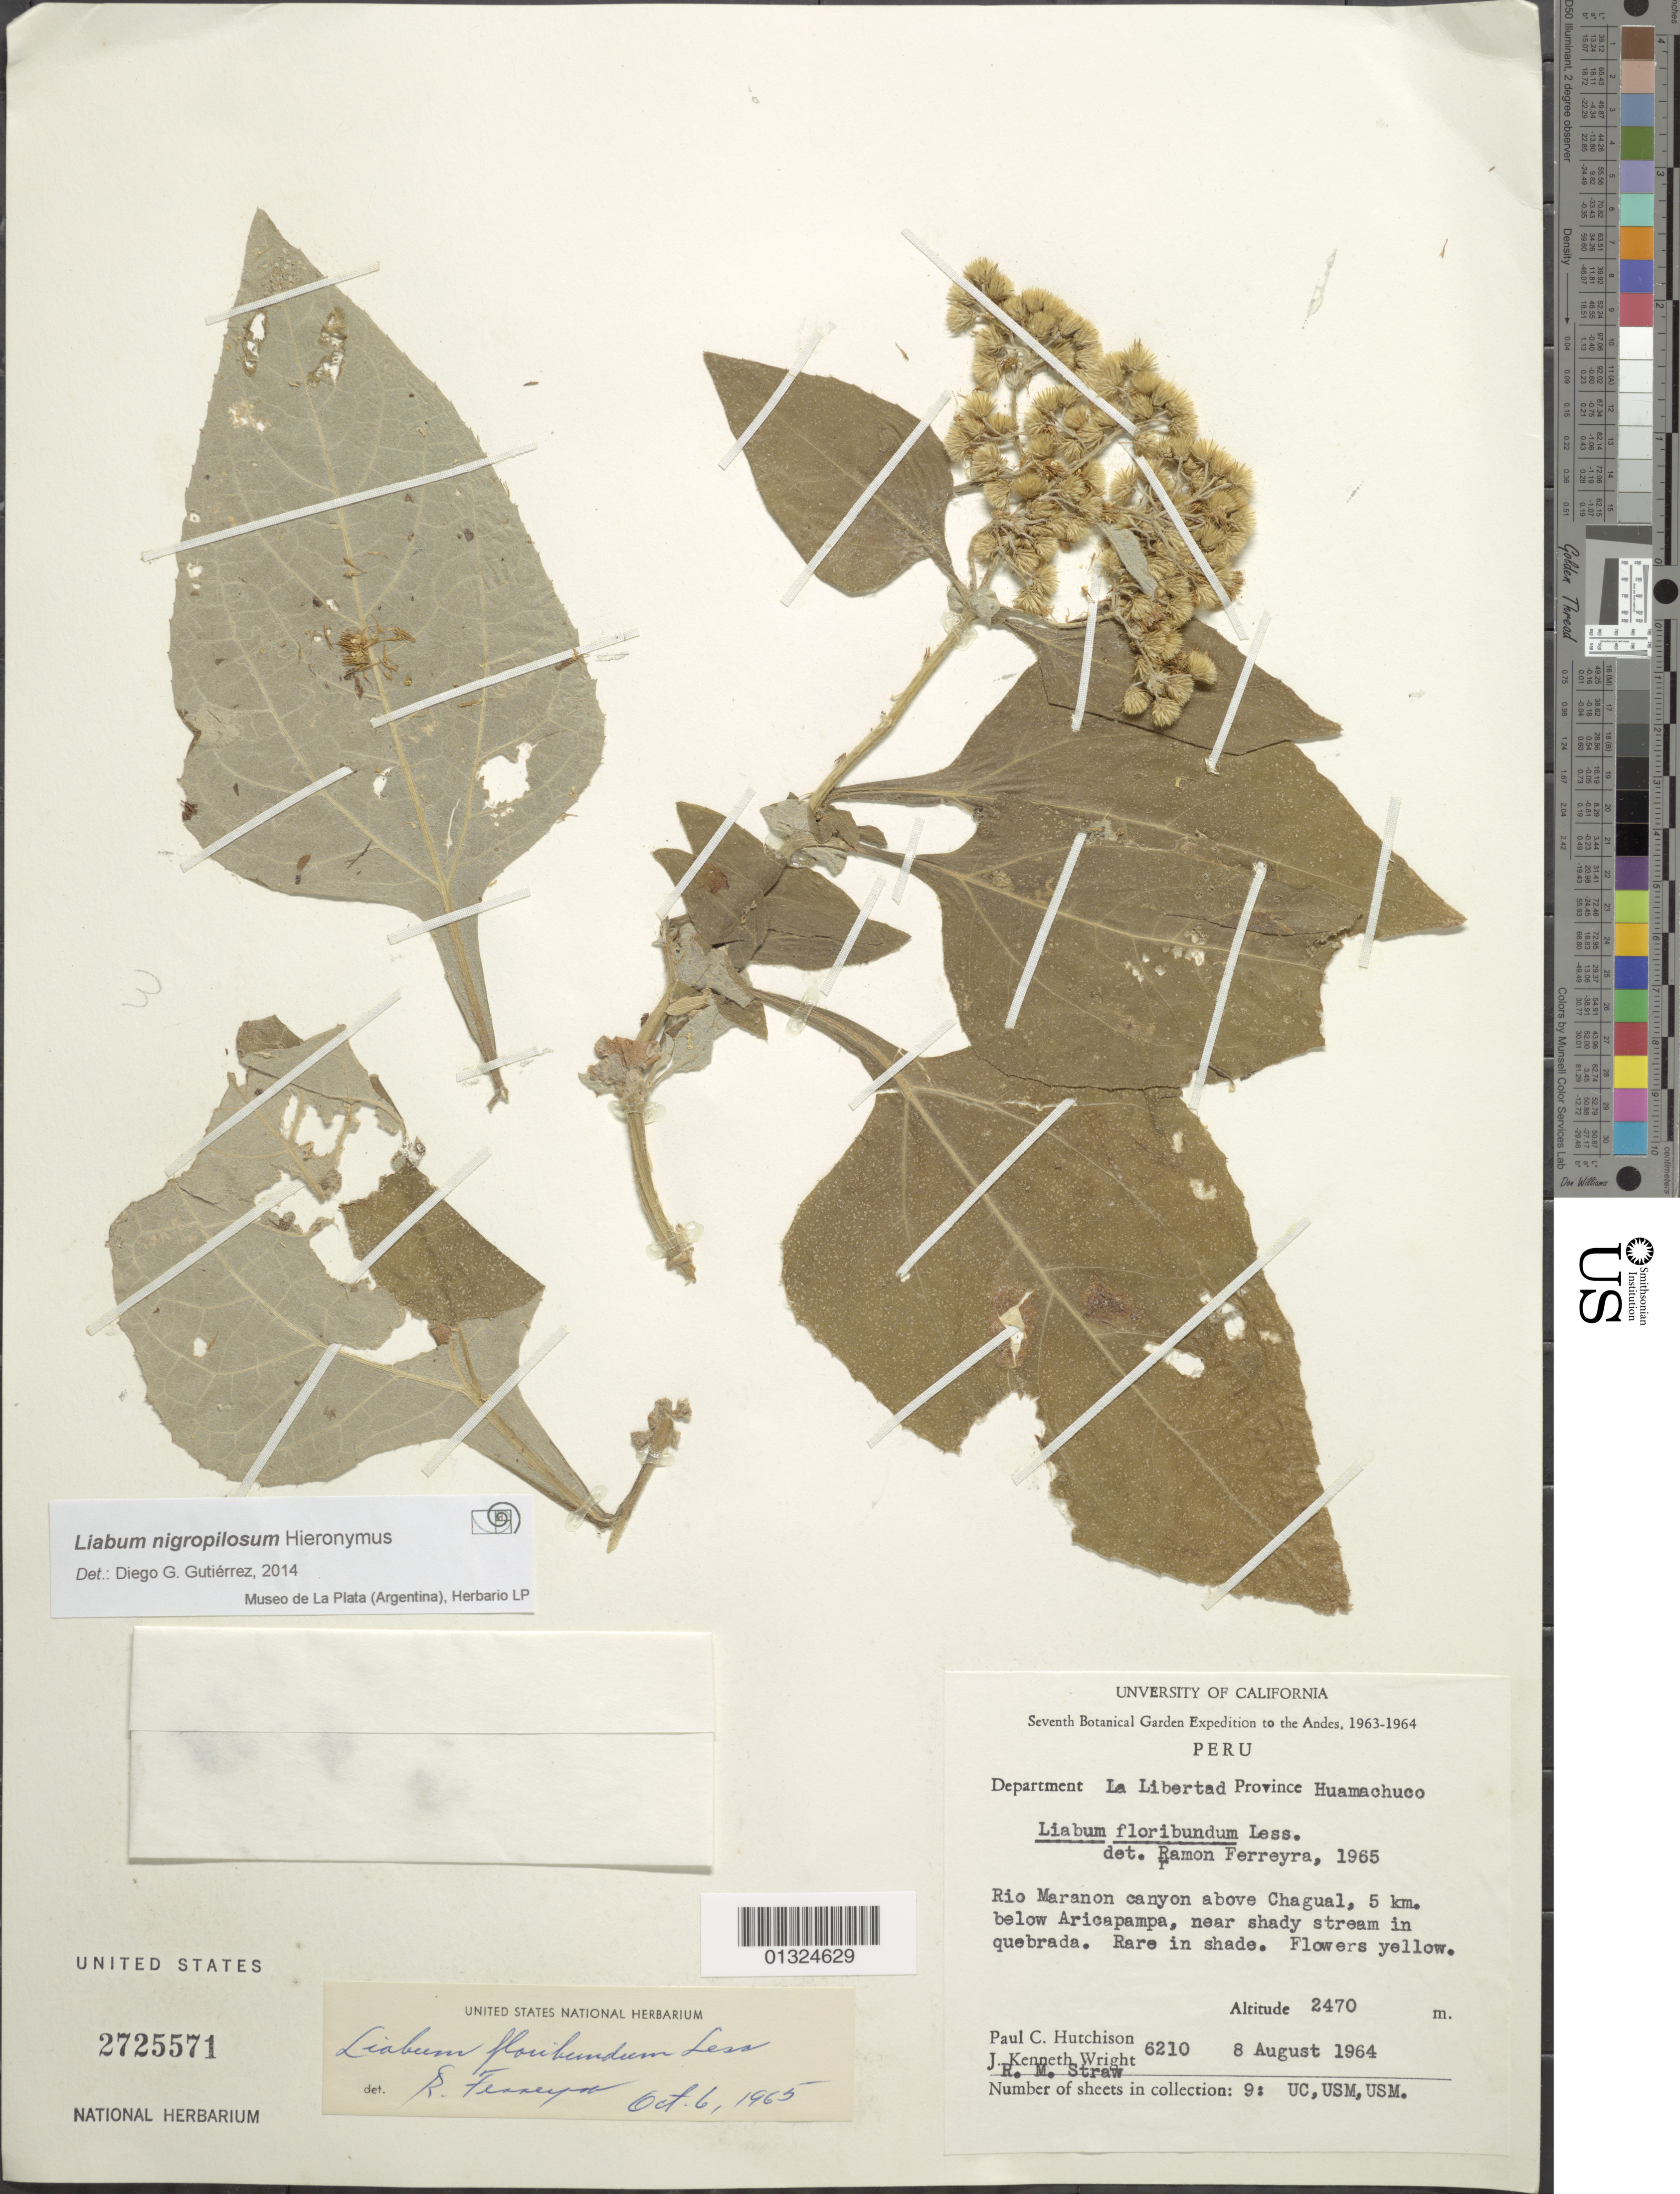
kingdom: Plantae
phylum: Tracheophyta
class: Magnoliopsida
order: Asterales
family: Asteraceae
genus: Liabum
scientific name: Liabum nigropilosum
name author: Hieron.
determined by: Gutierrez, D. G.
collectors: P. C. Hutchison, J. K. Wright & R. M. Straw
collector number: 6210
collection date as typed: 8 August 1964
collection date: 1964-08-08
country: Peru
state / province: La Libertad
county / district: Sanchez Carrion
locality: Rio Maranon canyon above Chagual, 5 km below Aricapampa. Huamachuco Dist.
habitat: Shady stream in quebrada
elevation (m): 2470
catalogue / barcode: US 2725571